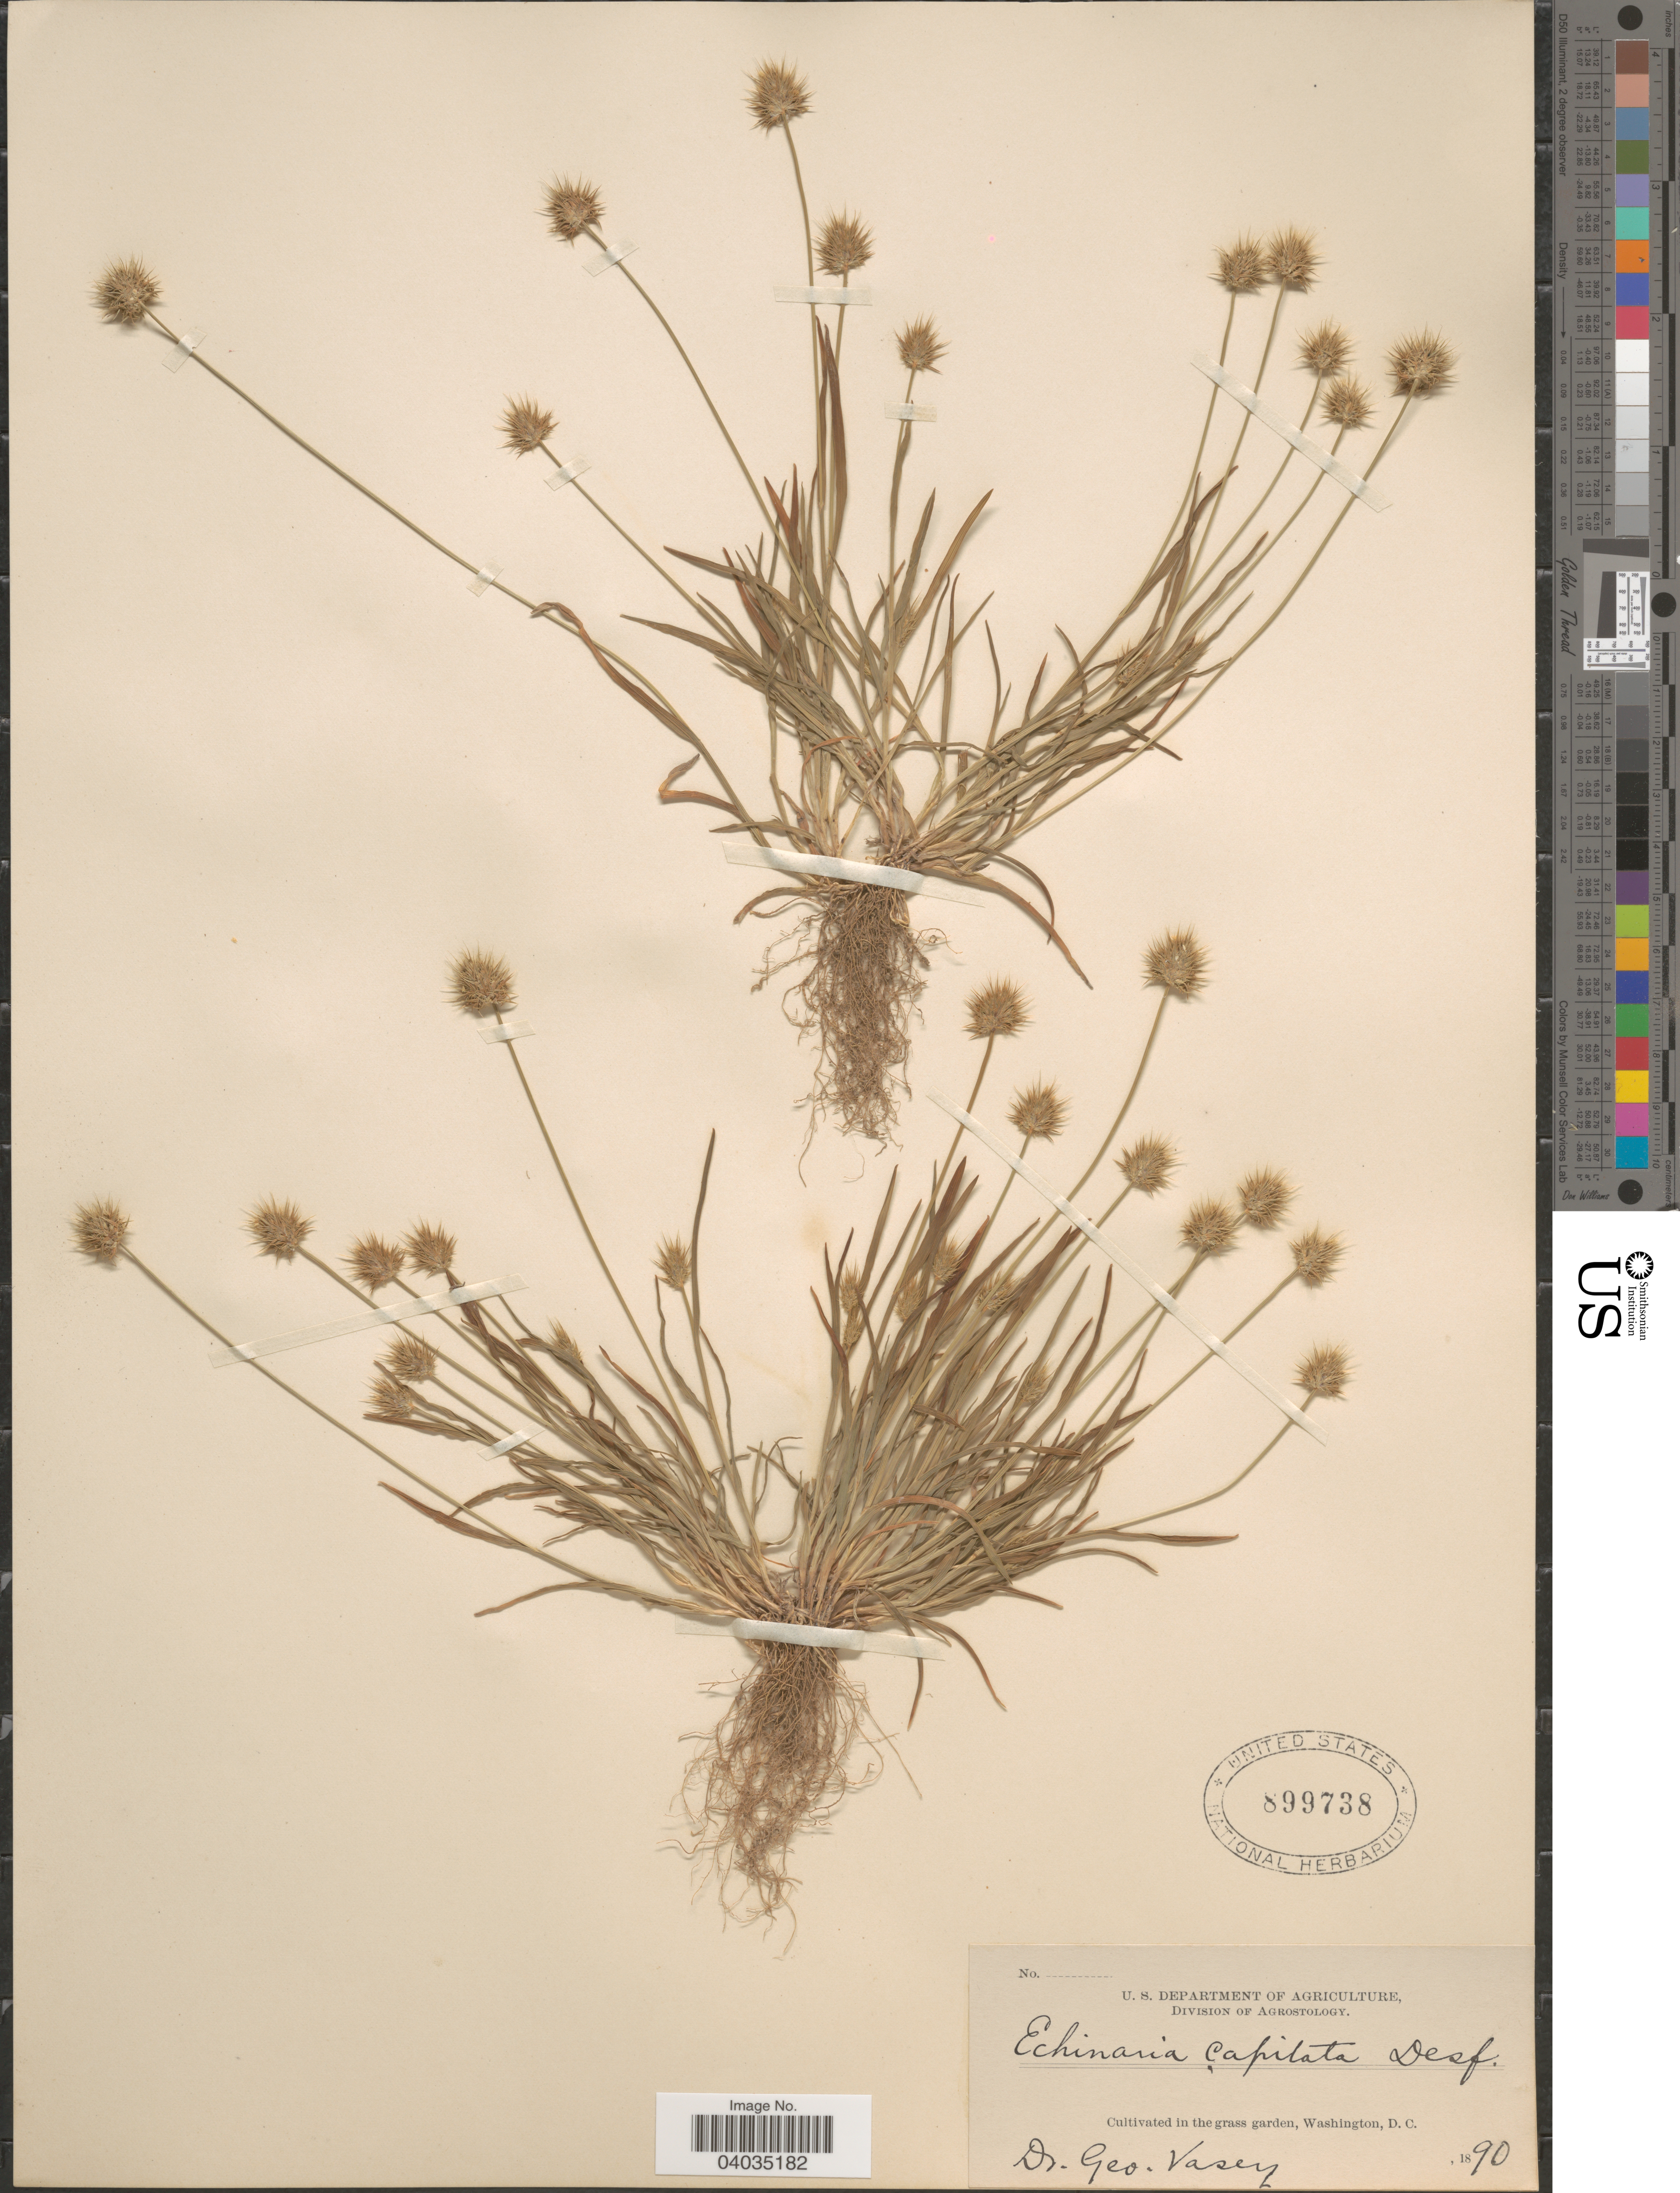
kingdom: Plantae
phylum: Tracheophyta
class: Liliopsida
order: Poales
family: Poaceae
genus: Echinaria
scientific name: Echinaria capitata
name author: (L.) Desf.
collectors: G. R. Vasey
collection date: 1890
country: United States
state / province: District of Columbia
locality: Cultivated in the grass garden, Washington, D.C.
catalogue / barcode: US 899738